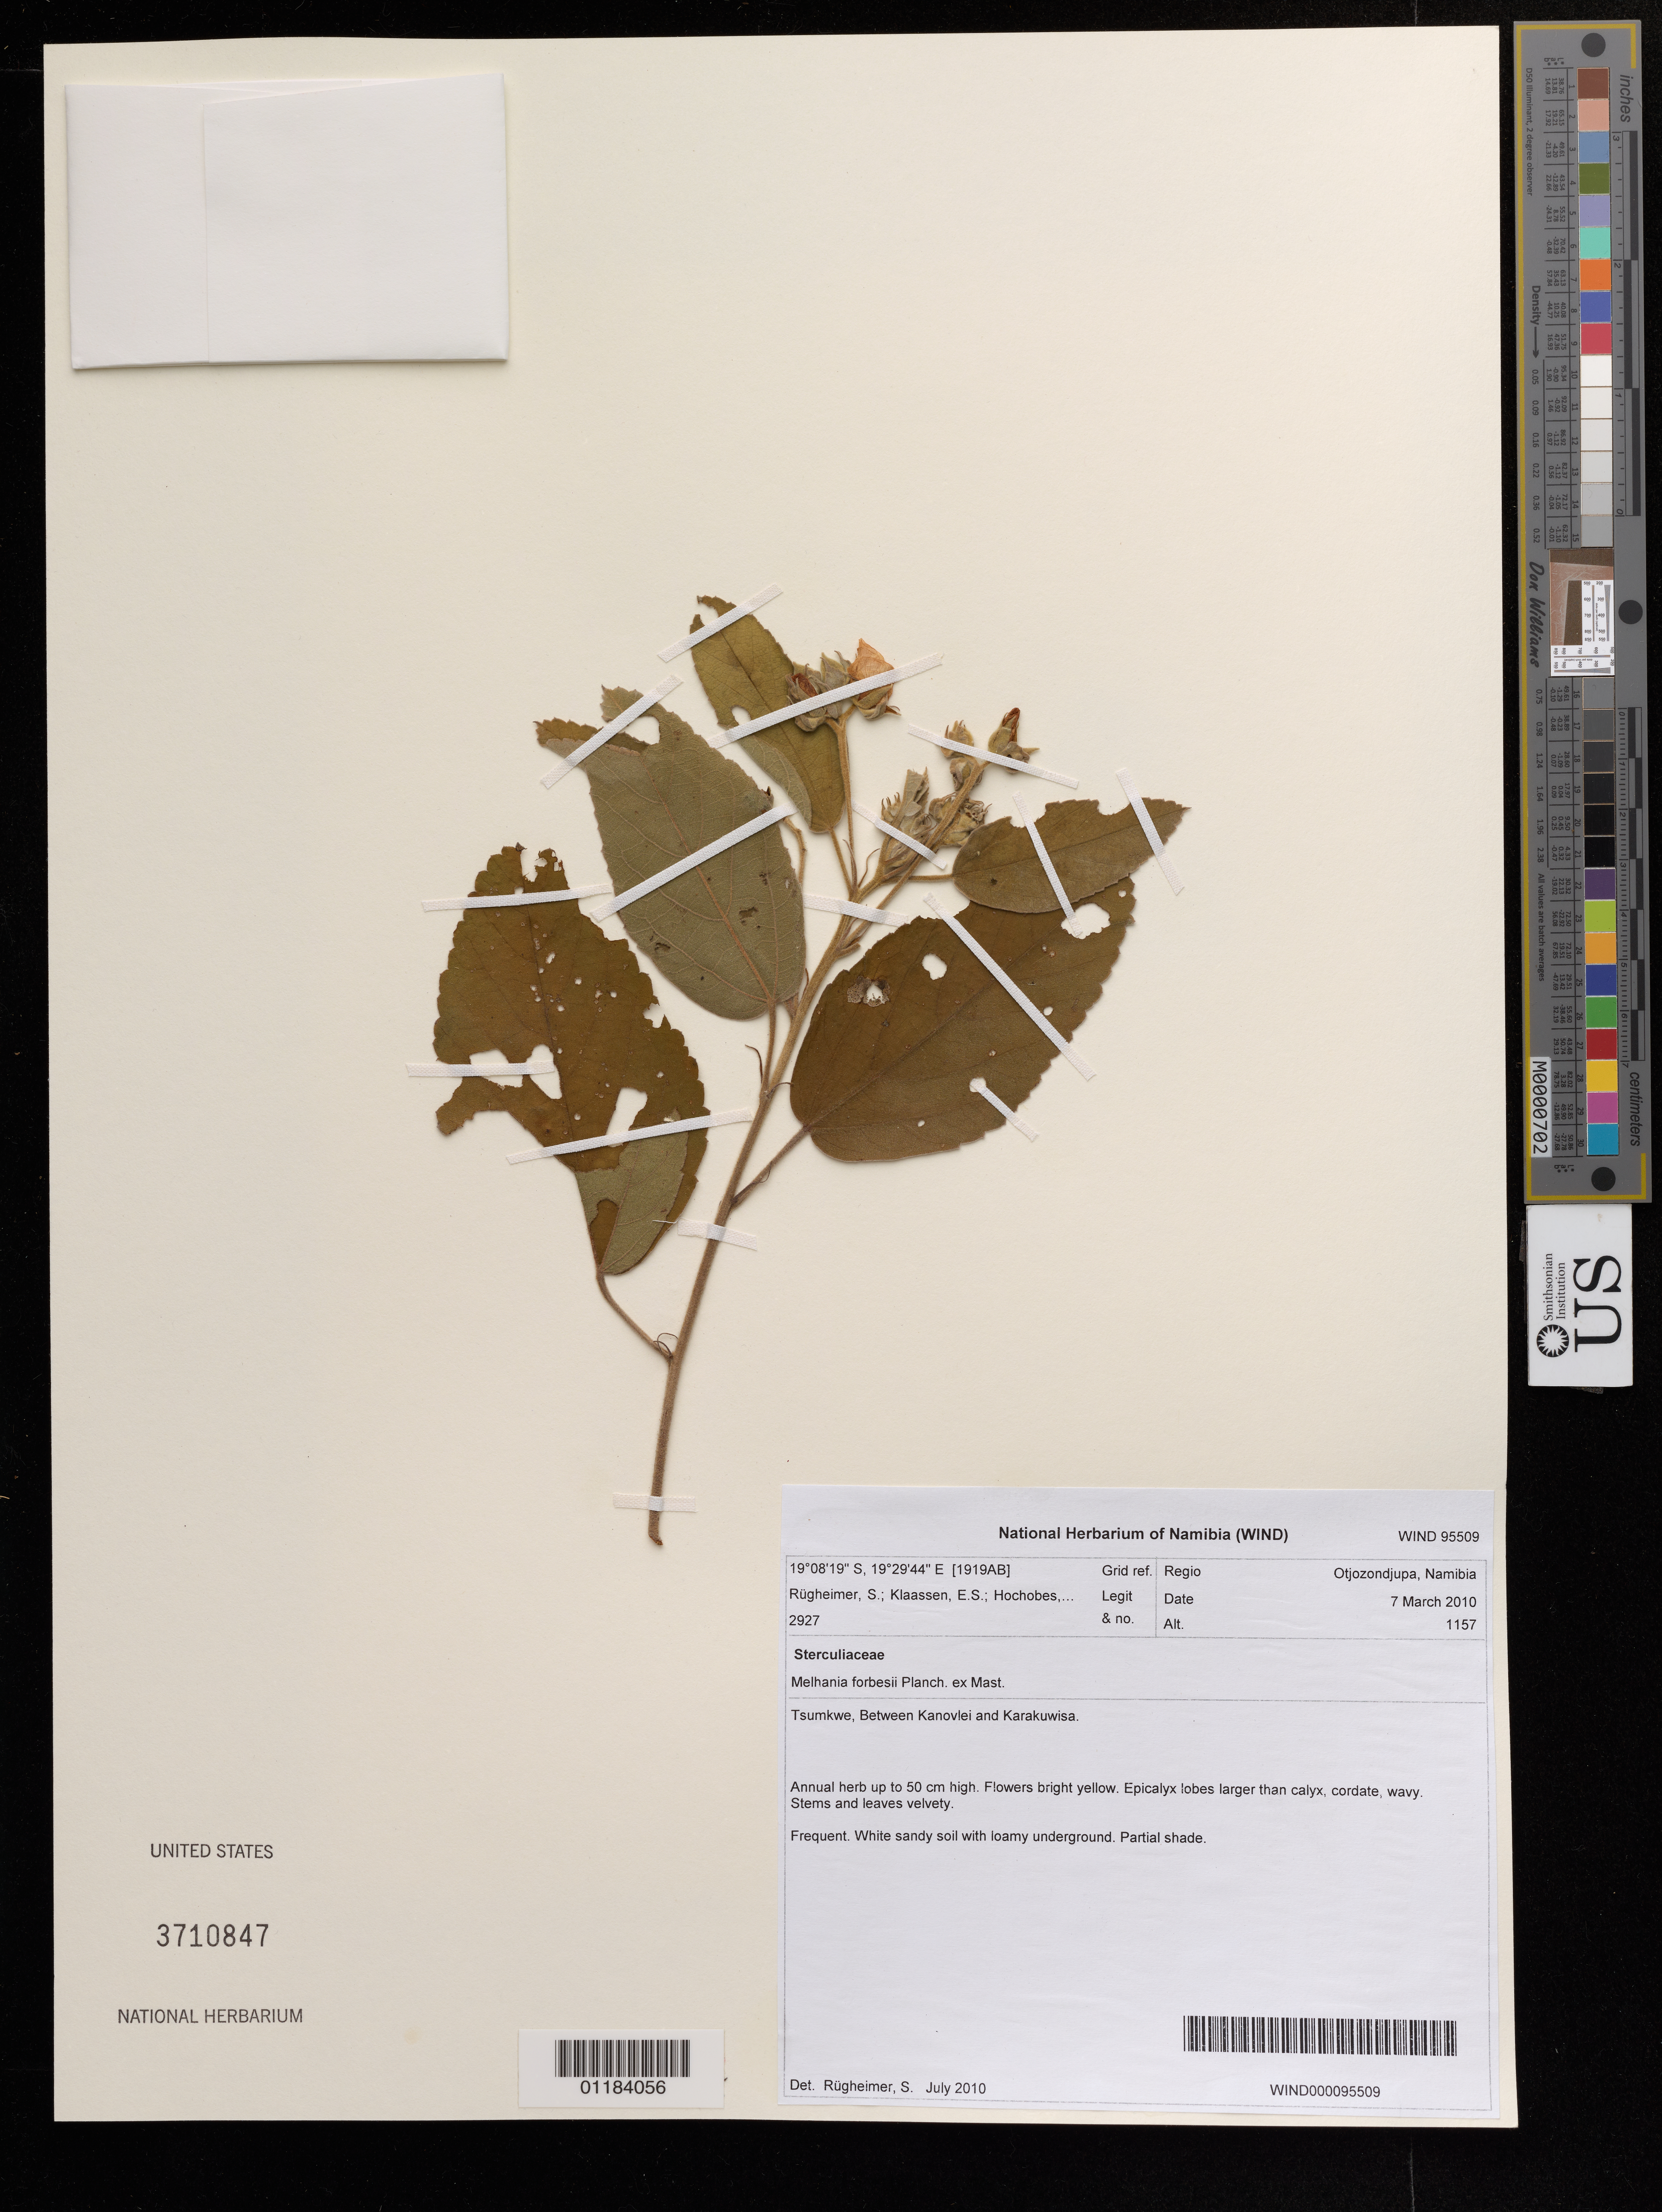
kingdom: Plantae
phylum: Tracheophyta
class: Magnoliopsida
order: Malvales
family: Malvaceae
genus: Melhania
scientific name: Melhania forbesii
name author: Planch. ex Mast.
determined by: Rugheimer, S.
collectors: S. Rugheimer, E. S. Klaassen, M. Hochobes, H. Hasheela & D. Aiyambo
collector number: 2927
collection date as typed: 7 Mar 2010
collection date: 2010-03-07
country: Namibia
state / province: Otjozondjupa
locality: Tsumkwe, between Kanovlei and Karakuwisa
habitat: white sandy soil with loamy underground. partial shade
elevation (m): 1157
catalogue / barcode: US 3710847